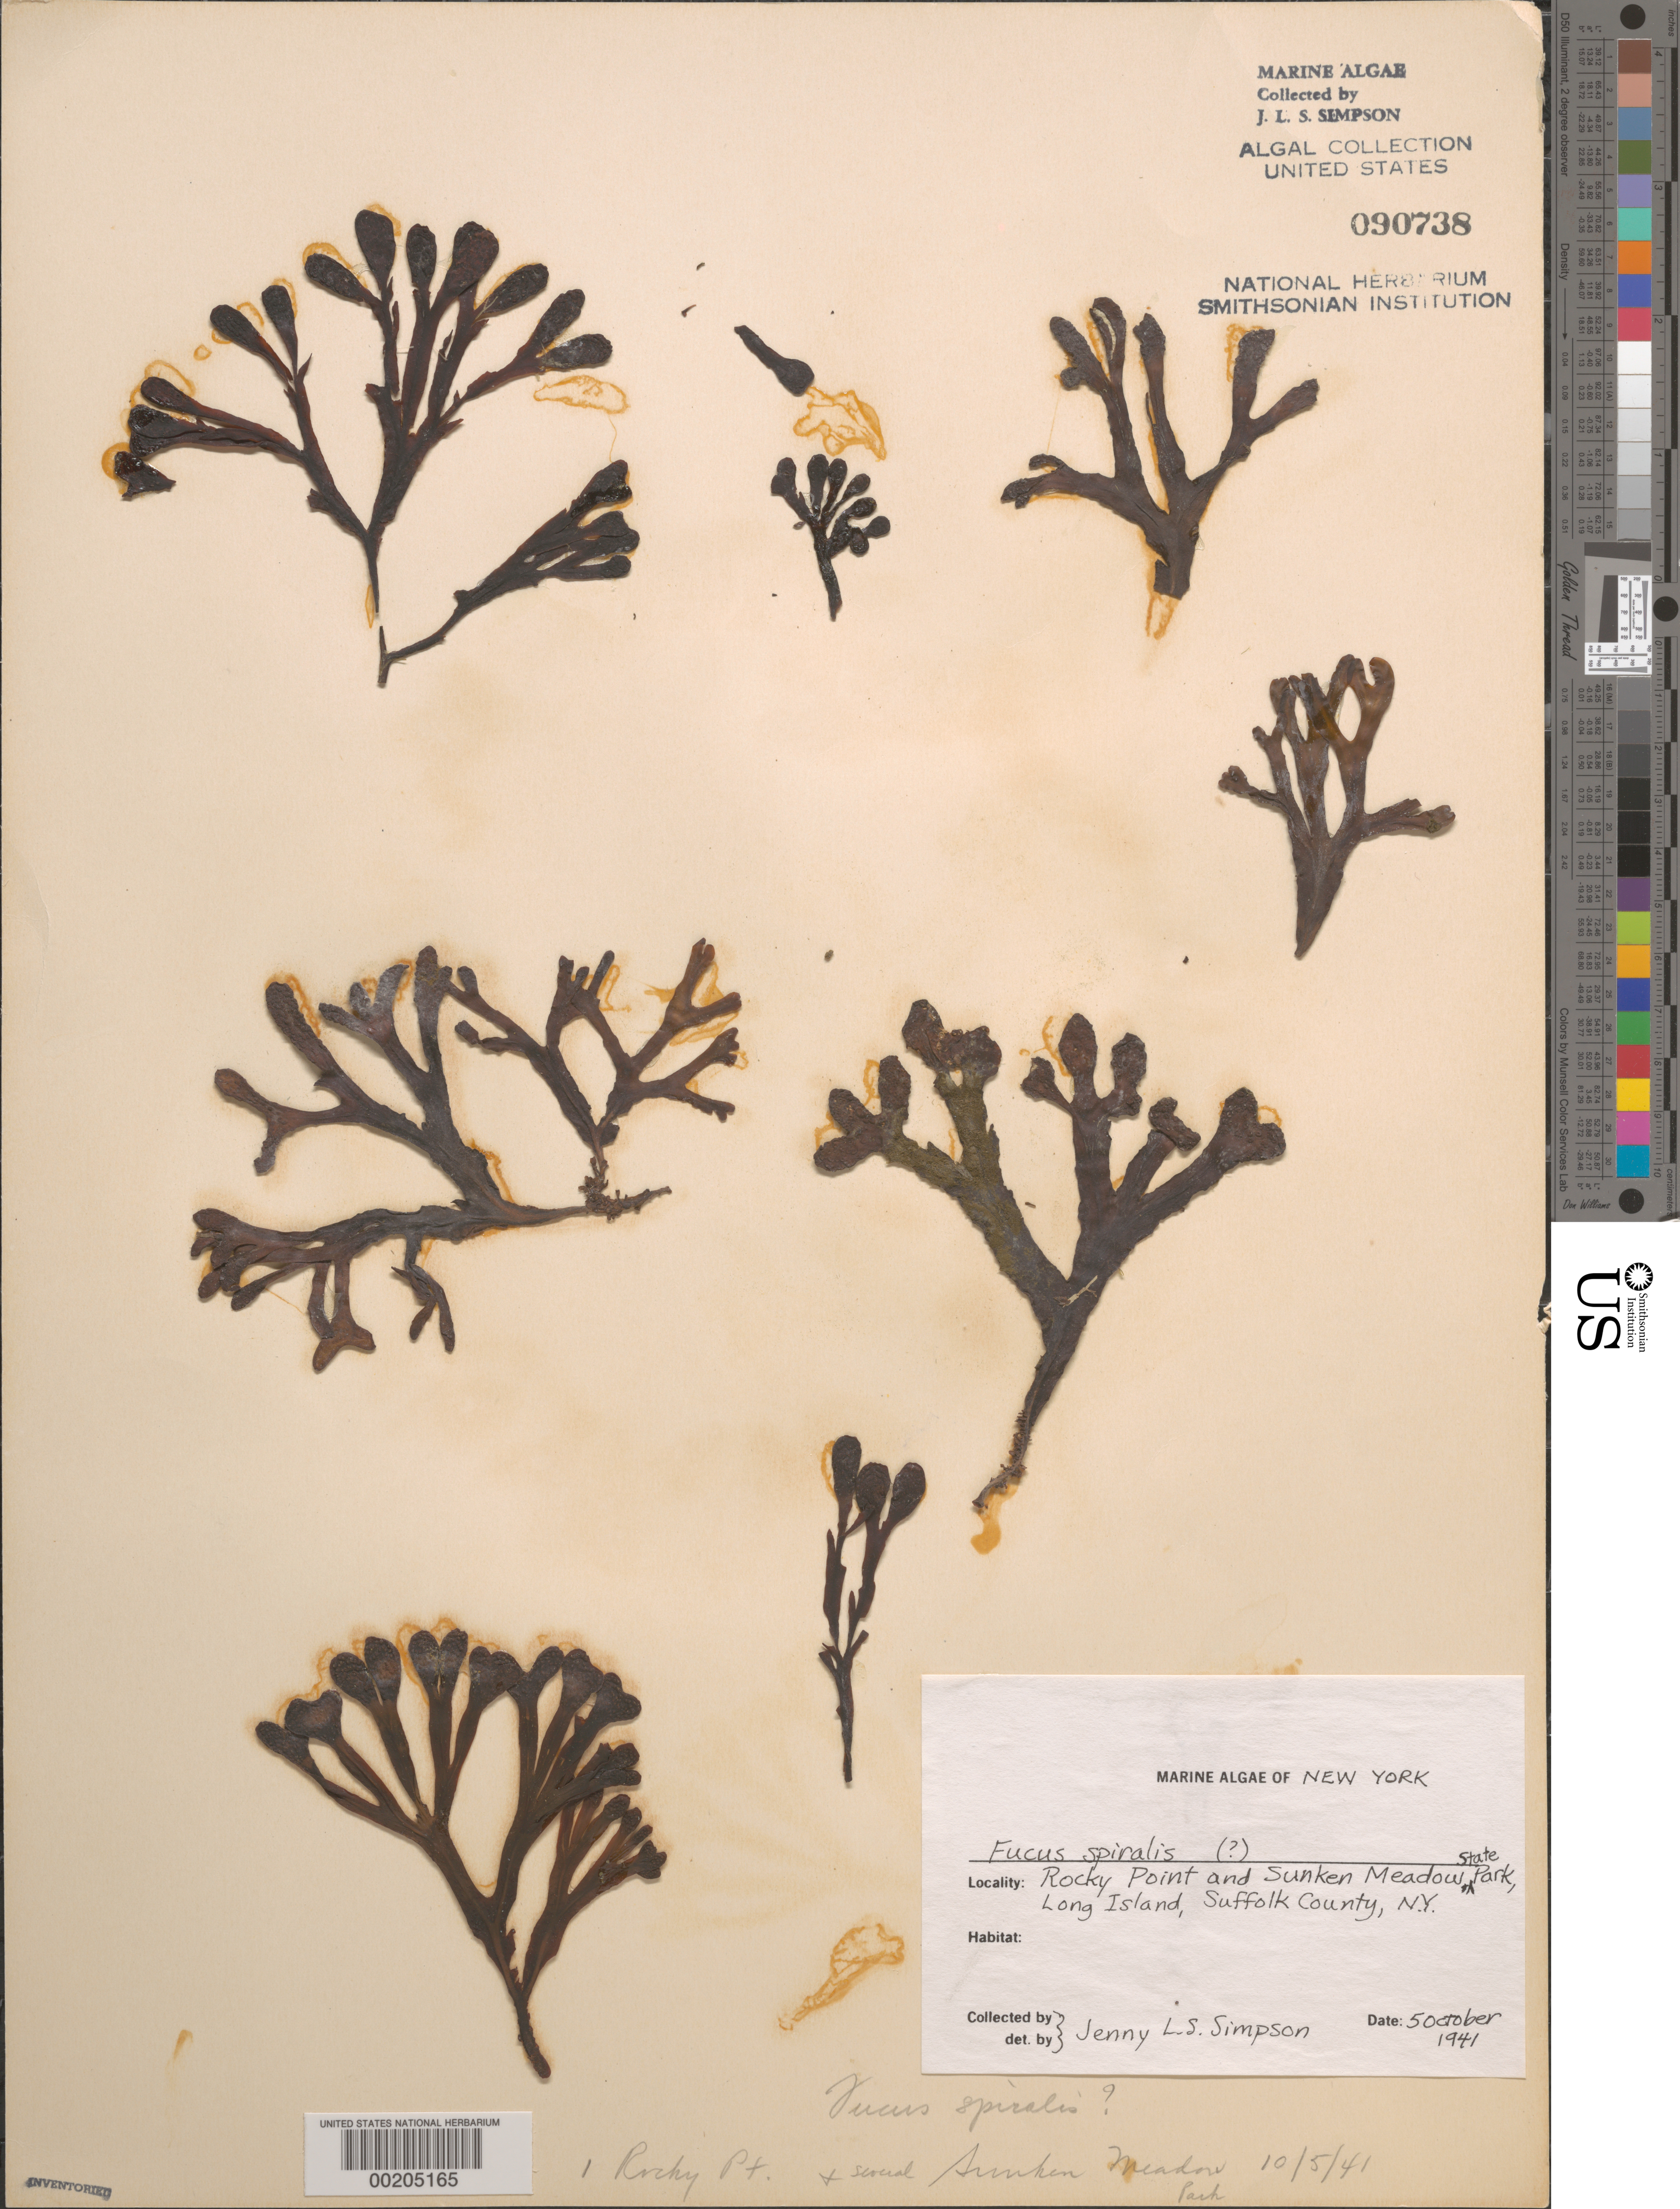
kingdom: Chromista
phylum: Ochrophyta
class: Phaeophyceae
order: Fucales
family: Fucaceae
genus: Fucus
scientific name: Fucus spiralis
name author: L.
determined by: Simpson, J. L. S.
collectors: J. Simpson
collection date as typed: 05 Oct 1941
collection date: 1941-10-05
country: United States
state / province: New York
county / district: Suffolk County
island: Long Island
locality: Rocky Point and Sunken Meadow State Park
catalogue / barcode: US 90738